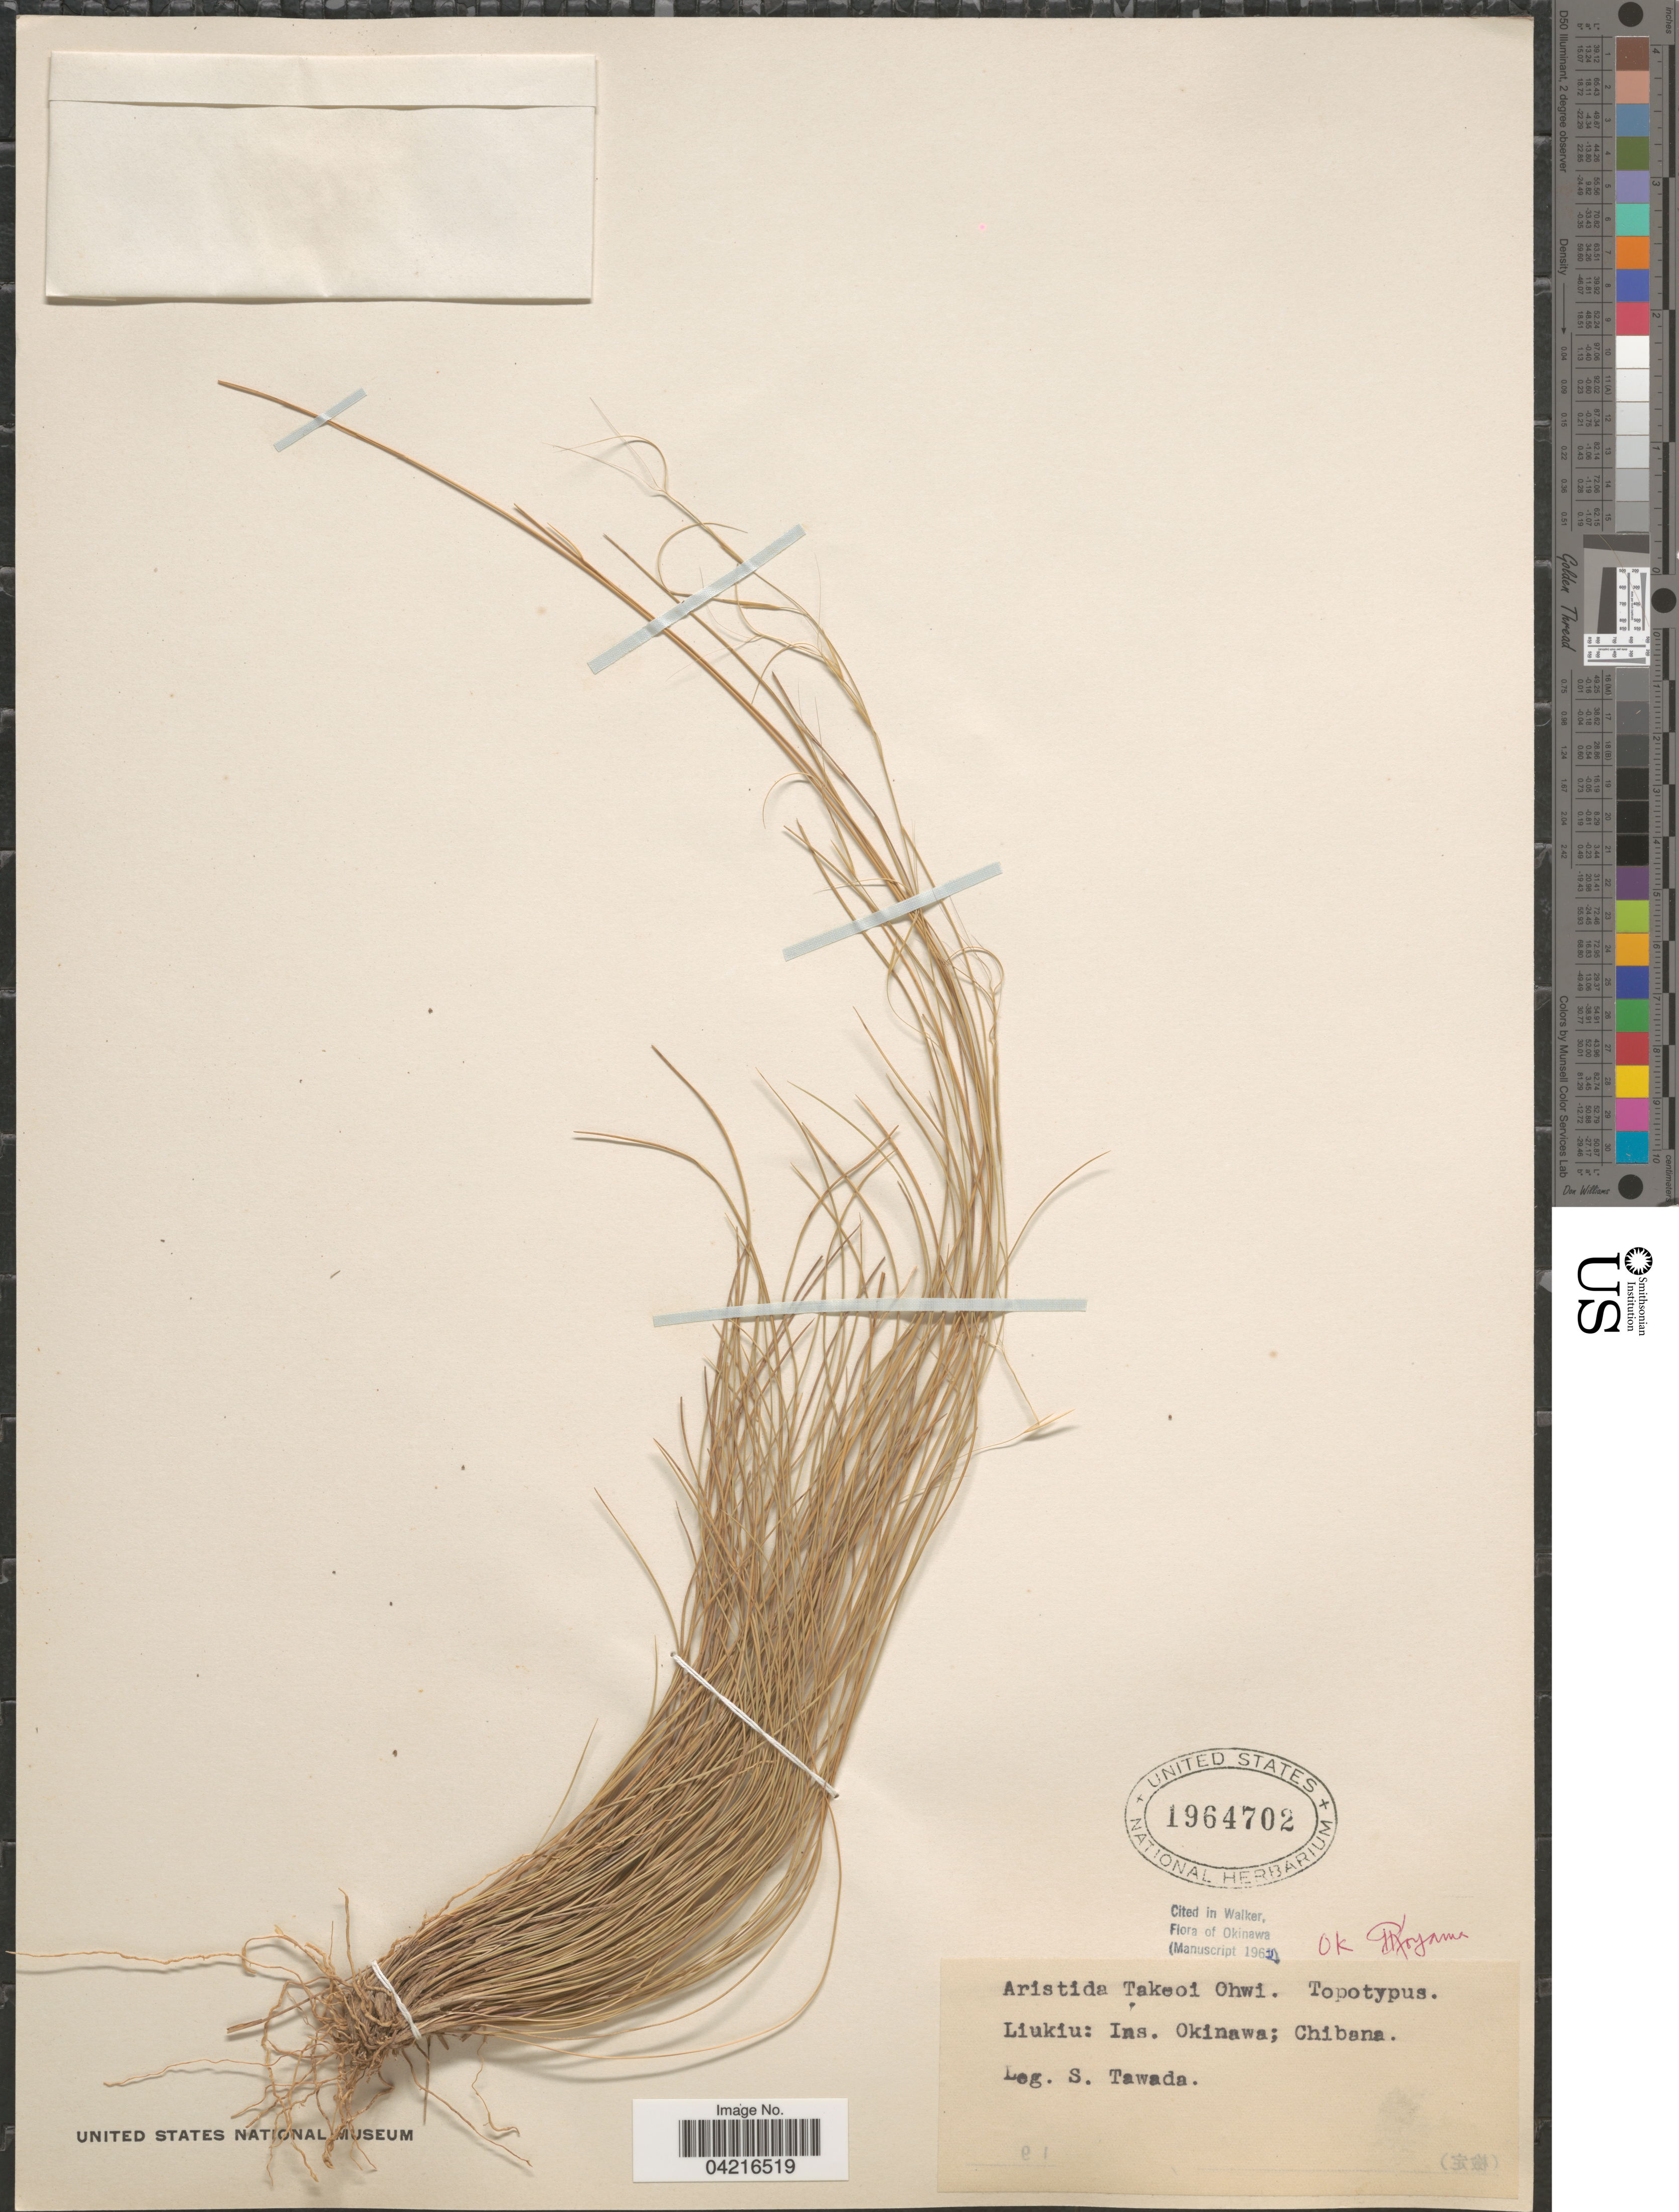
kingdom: Plantae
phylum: Tracheophyta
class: Liliopsida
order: Poales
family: Poaceae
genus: Aristida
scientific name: Aristida takeoi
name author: Ohwi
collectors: S. Tawada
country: Japan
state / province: Okinawa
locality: Liukiu: Ins. Okinawa; Chibana.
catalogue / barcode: US 1964702